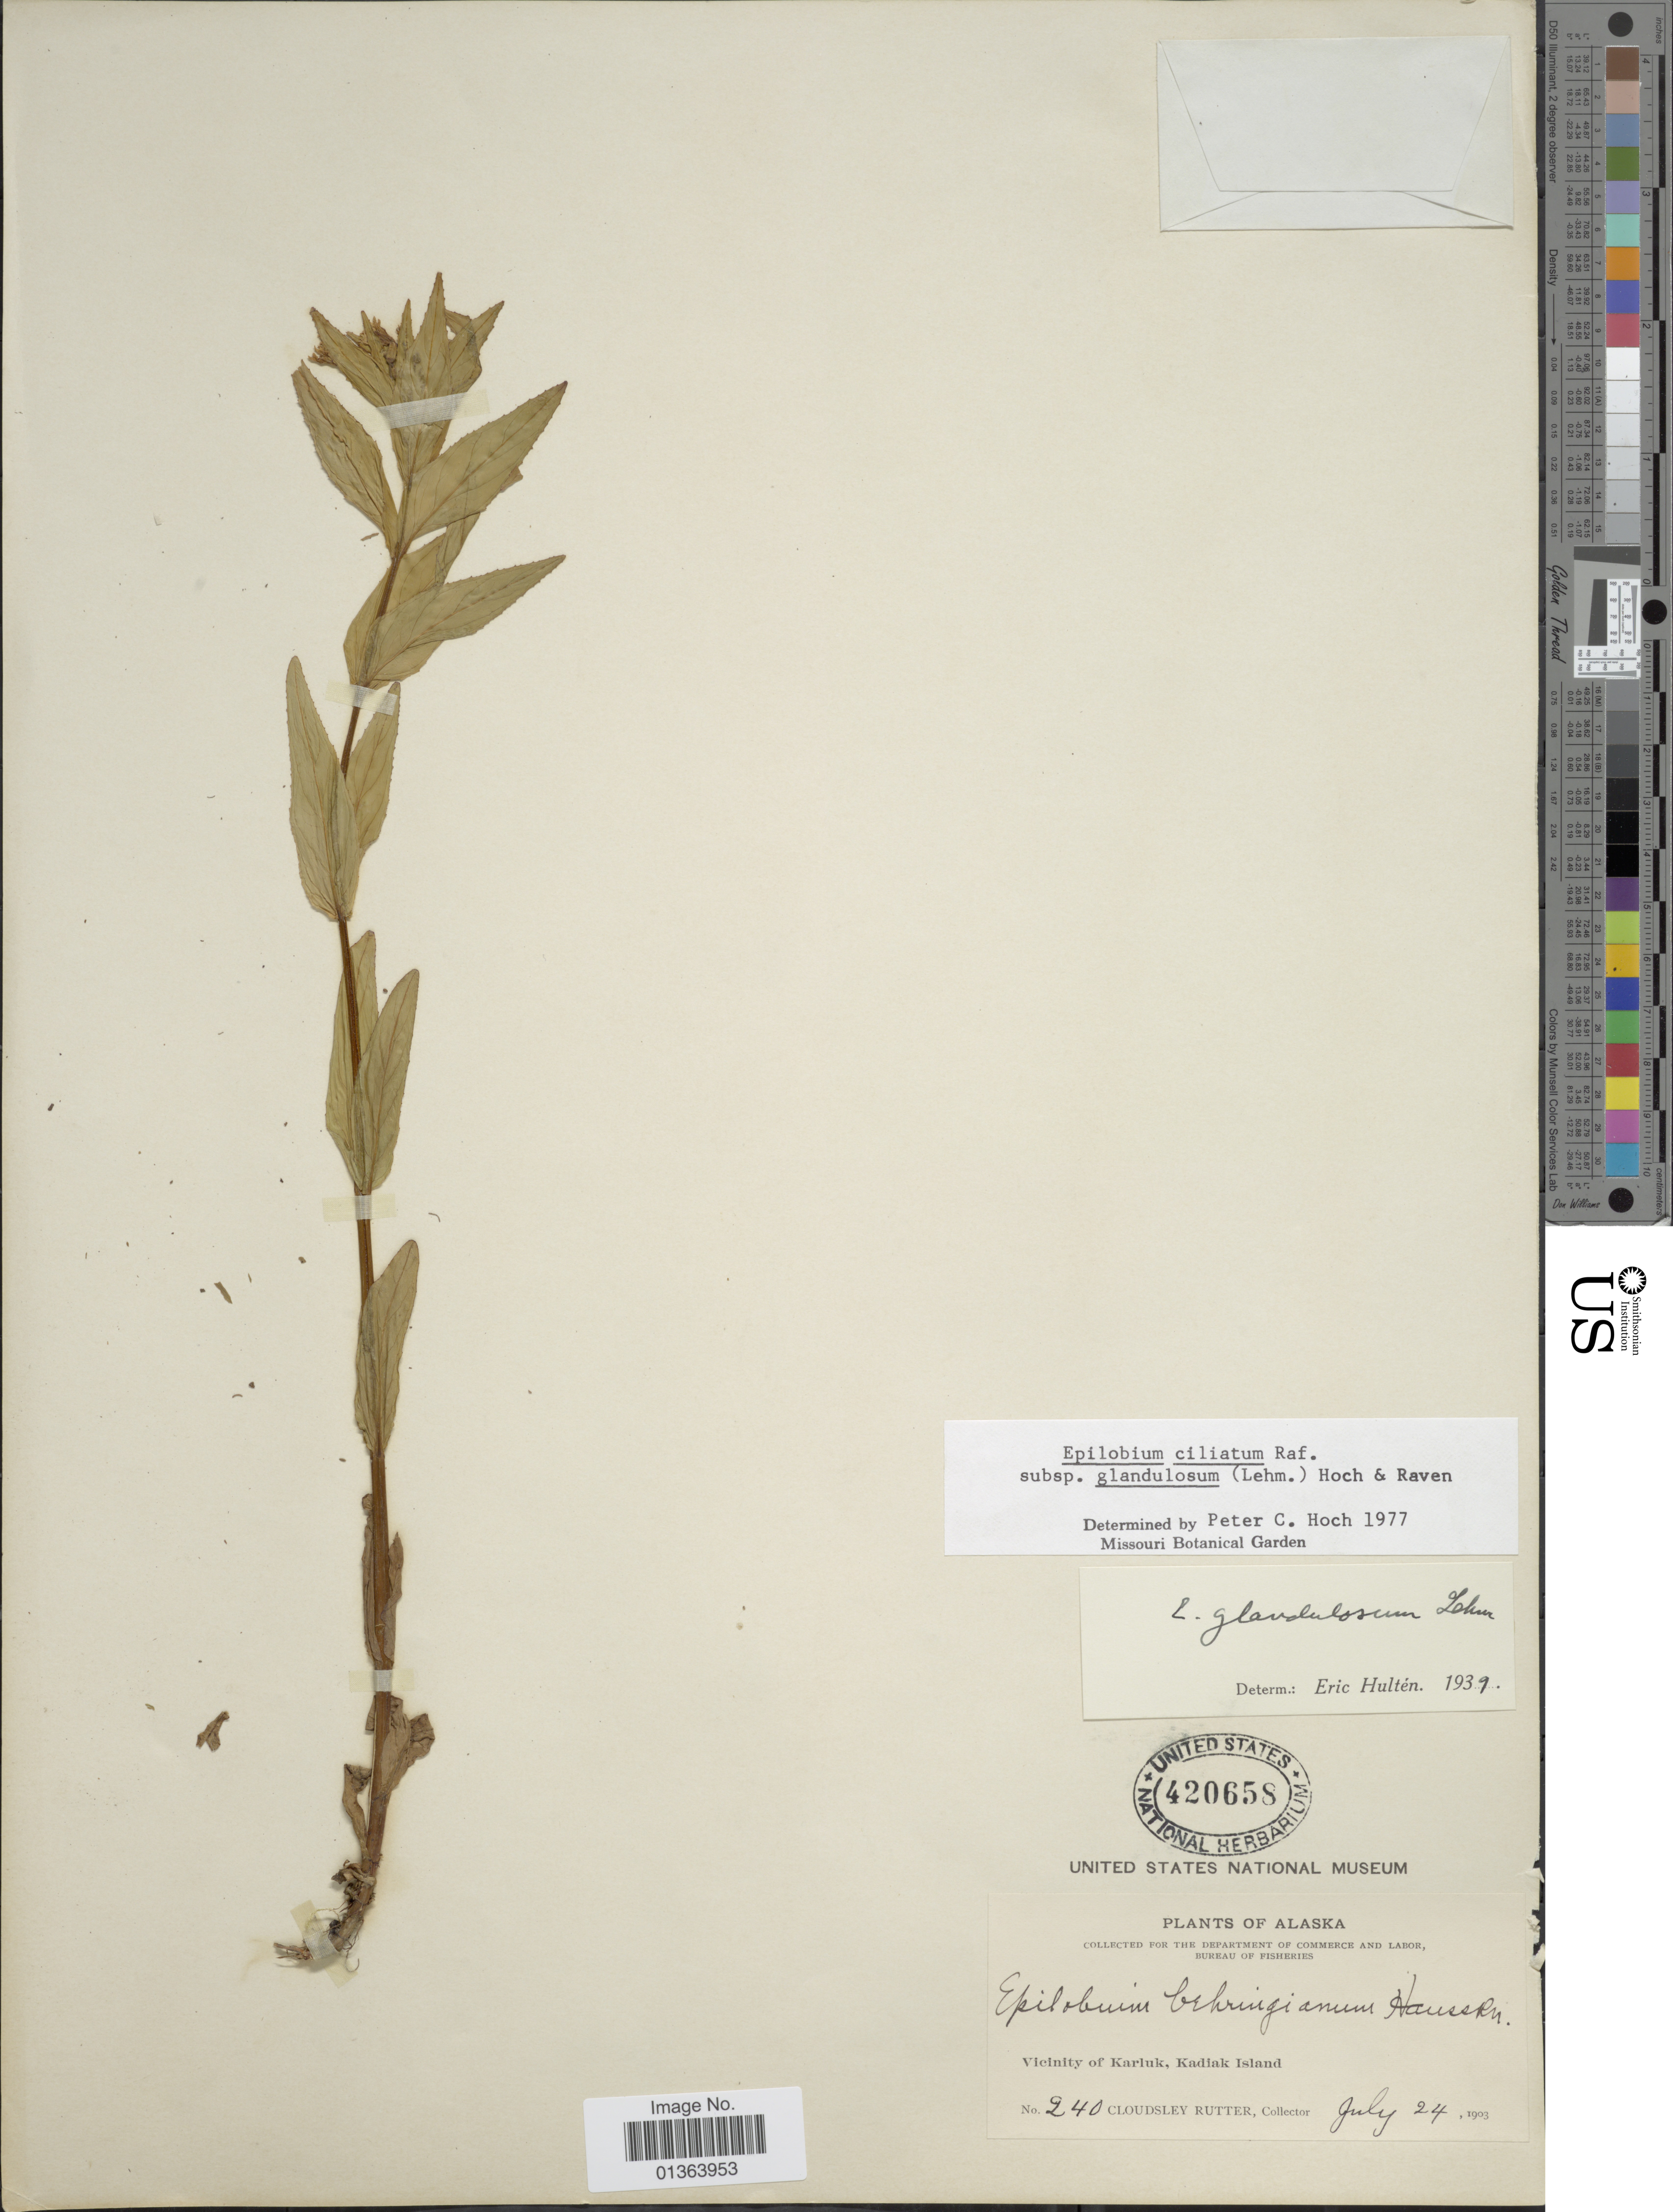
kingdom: Plantae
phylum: Tracheophyta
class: Magnoliopsida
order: Myrtales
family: Onagraceae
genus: Epilobium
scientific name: Epilobium ciliatum subsp. glandulosum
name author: (Lehm.) Hoch & P.H. Raven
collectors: C. Rutter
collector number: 240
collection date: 1903-07-24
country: United States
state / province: Alaska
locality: Vicinity of Karluk, Kadiak Island.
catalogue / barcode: US 420658